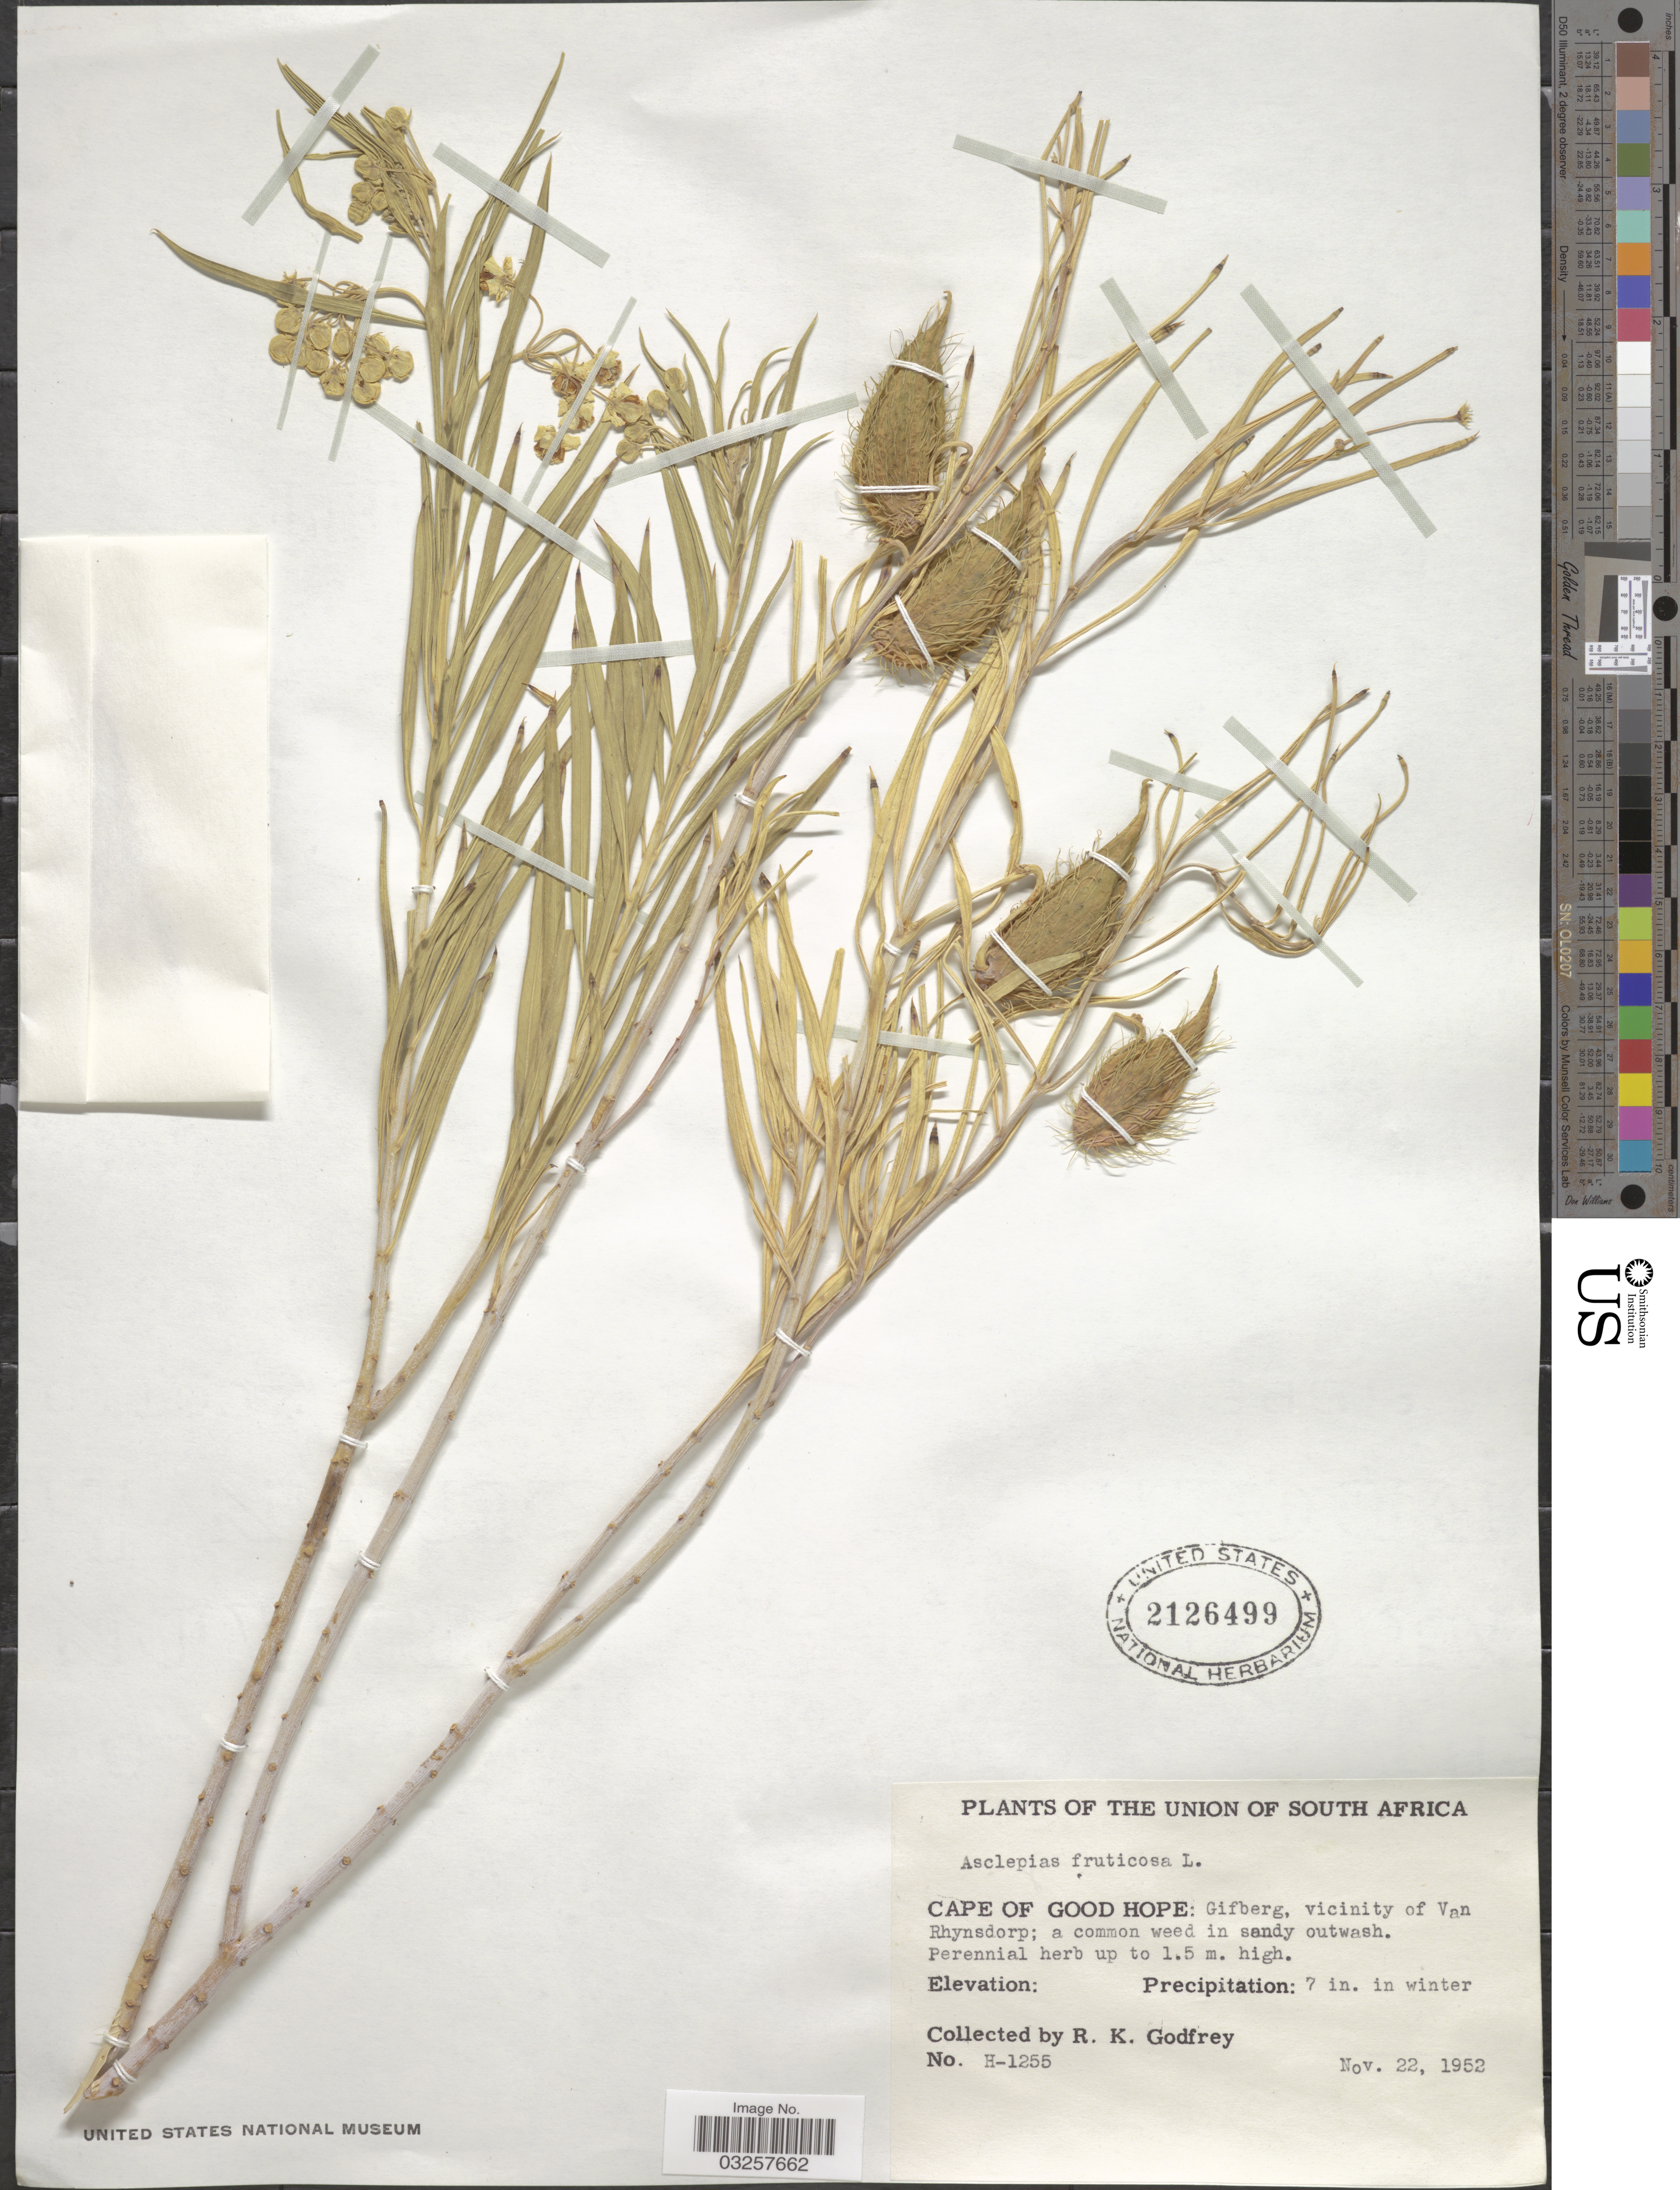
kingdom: Plantae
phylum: Tracheophyta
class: Magnoliopsida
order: Gentianales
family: Apocynaceae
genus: Asclepias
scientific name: Asclepias fruticosa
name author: L.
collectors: R. K. Godfrey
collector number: H-1255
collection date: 1952-11-22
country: South Africa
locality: Union of South Africa. Cape of Good Hope: Gifberg, vicinity of Van Rhynsdorp.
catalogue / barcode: US 2126499